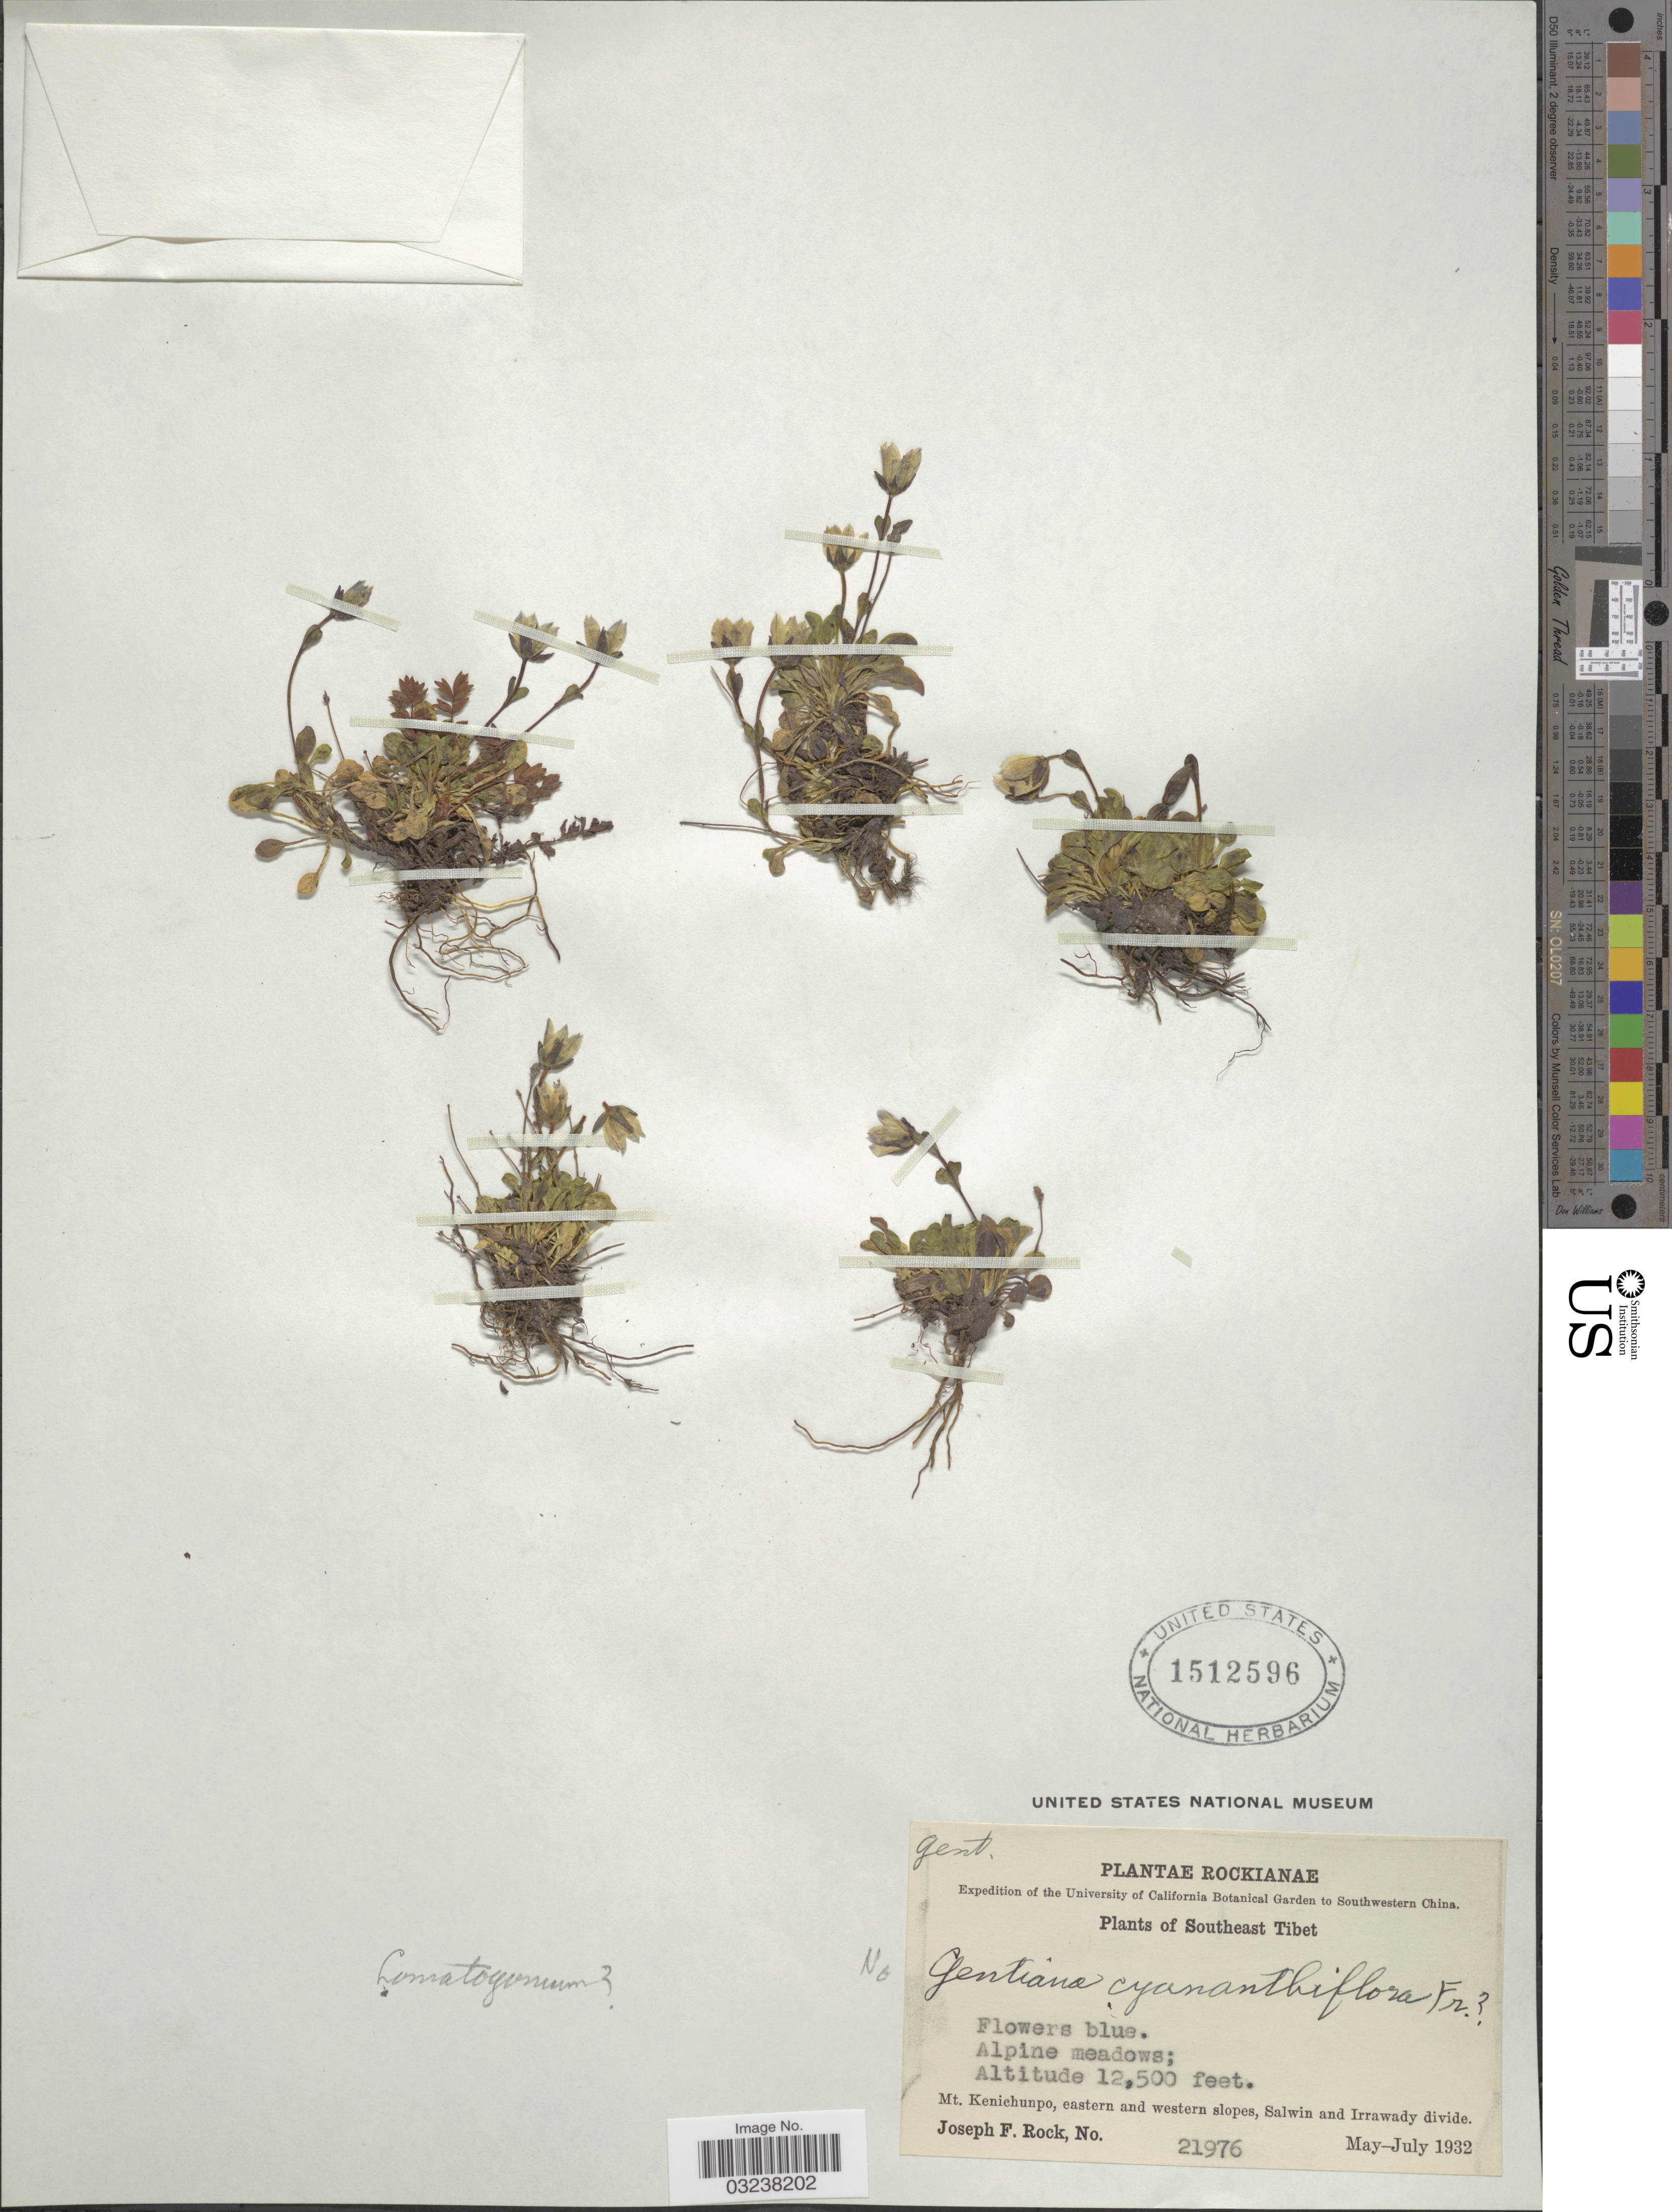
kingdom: Plantae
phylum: Tracheophyta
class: Magnoliopsida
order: Gentianales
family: Gentianaceae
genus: Lomatogonium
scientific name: Lomatogonium sp.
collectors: J. F. Rock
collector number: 21976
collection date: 1932-05/1932-07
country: China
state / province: Xizang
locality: Southwestern China. Southeast Tibet. Mt. Kenichunpo, eastern and western slopes, Salwin and Irrawady divide.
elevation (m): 3810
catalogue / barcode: US 1512596